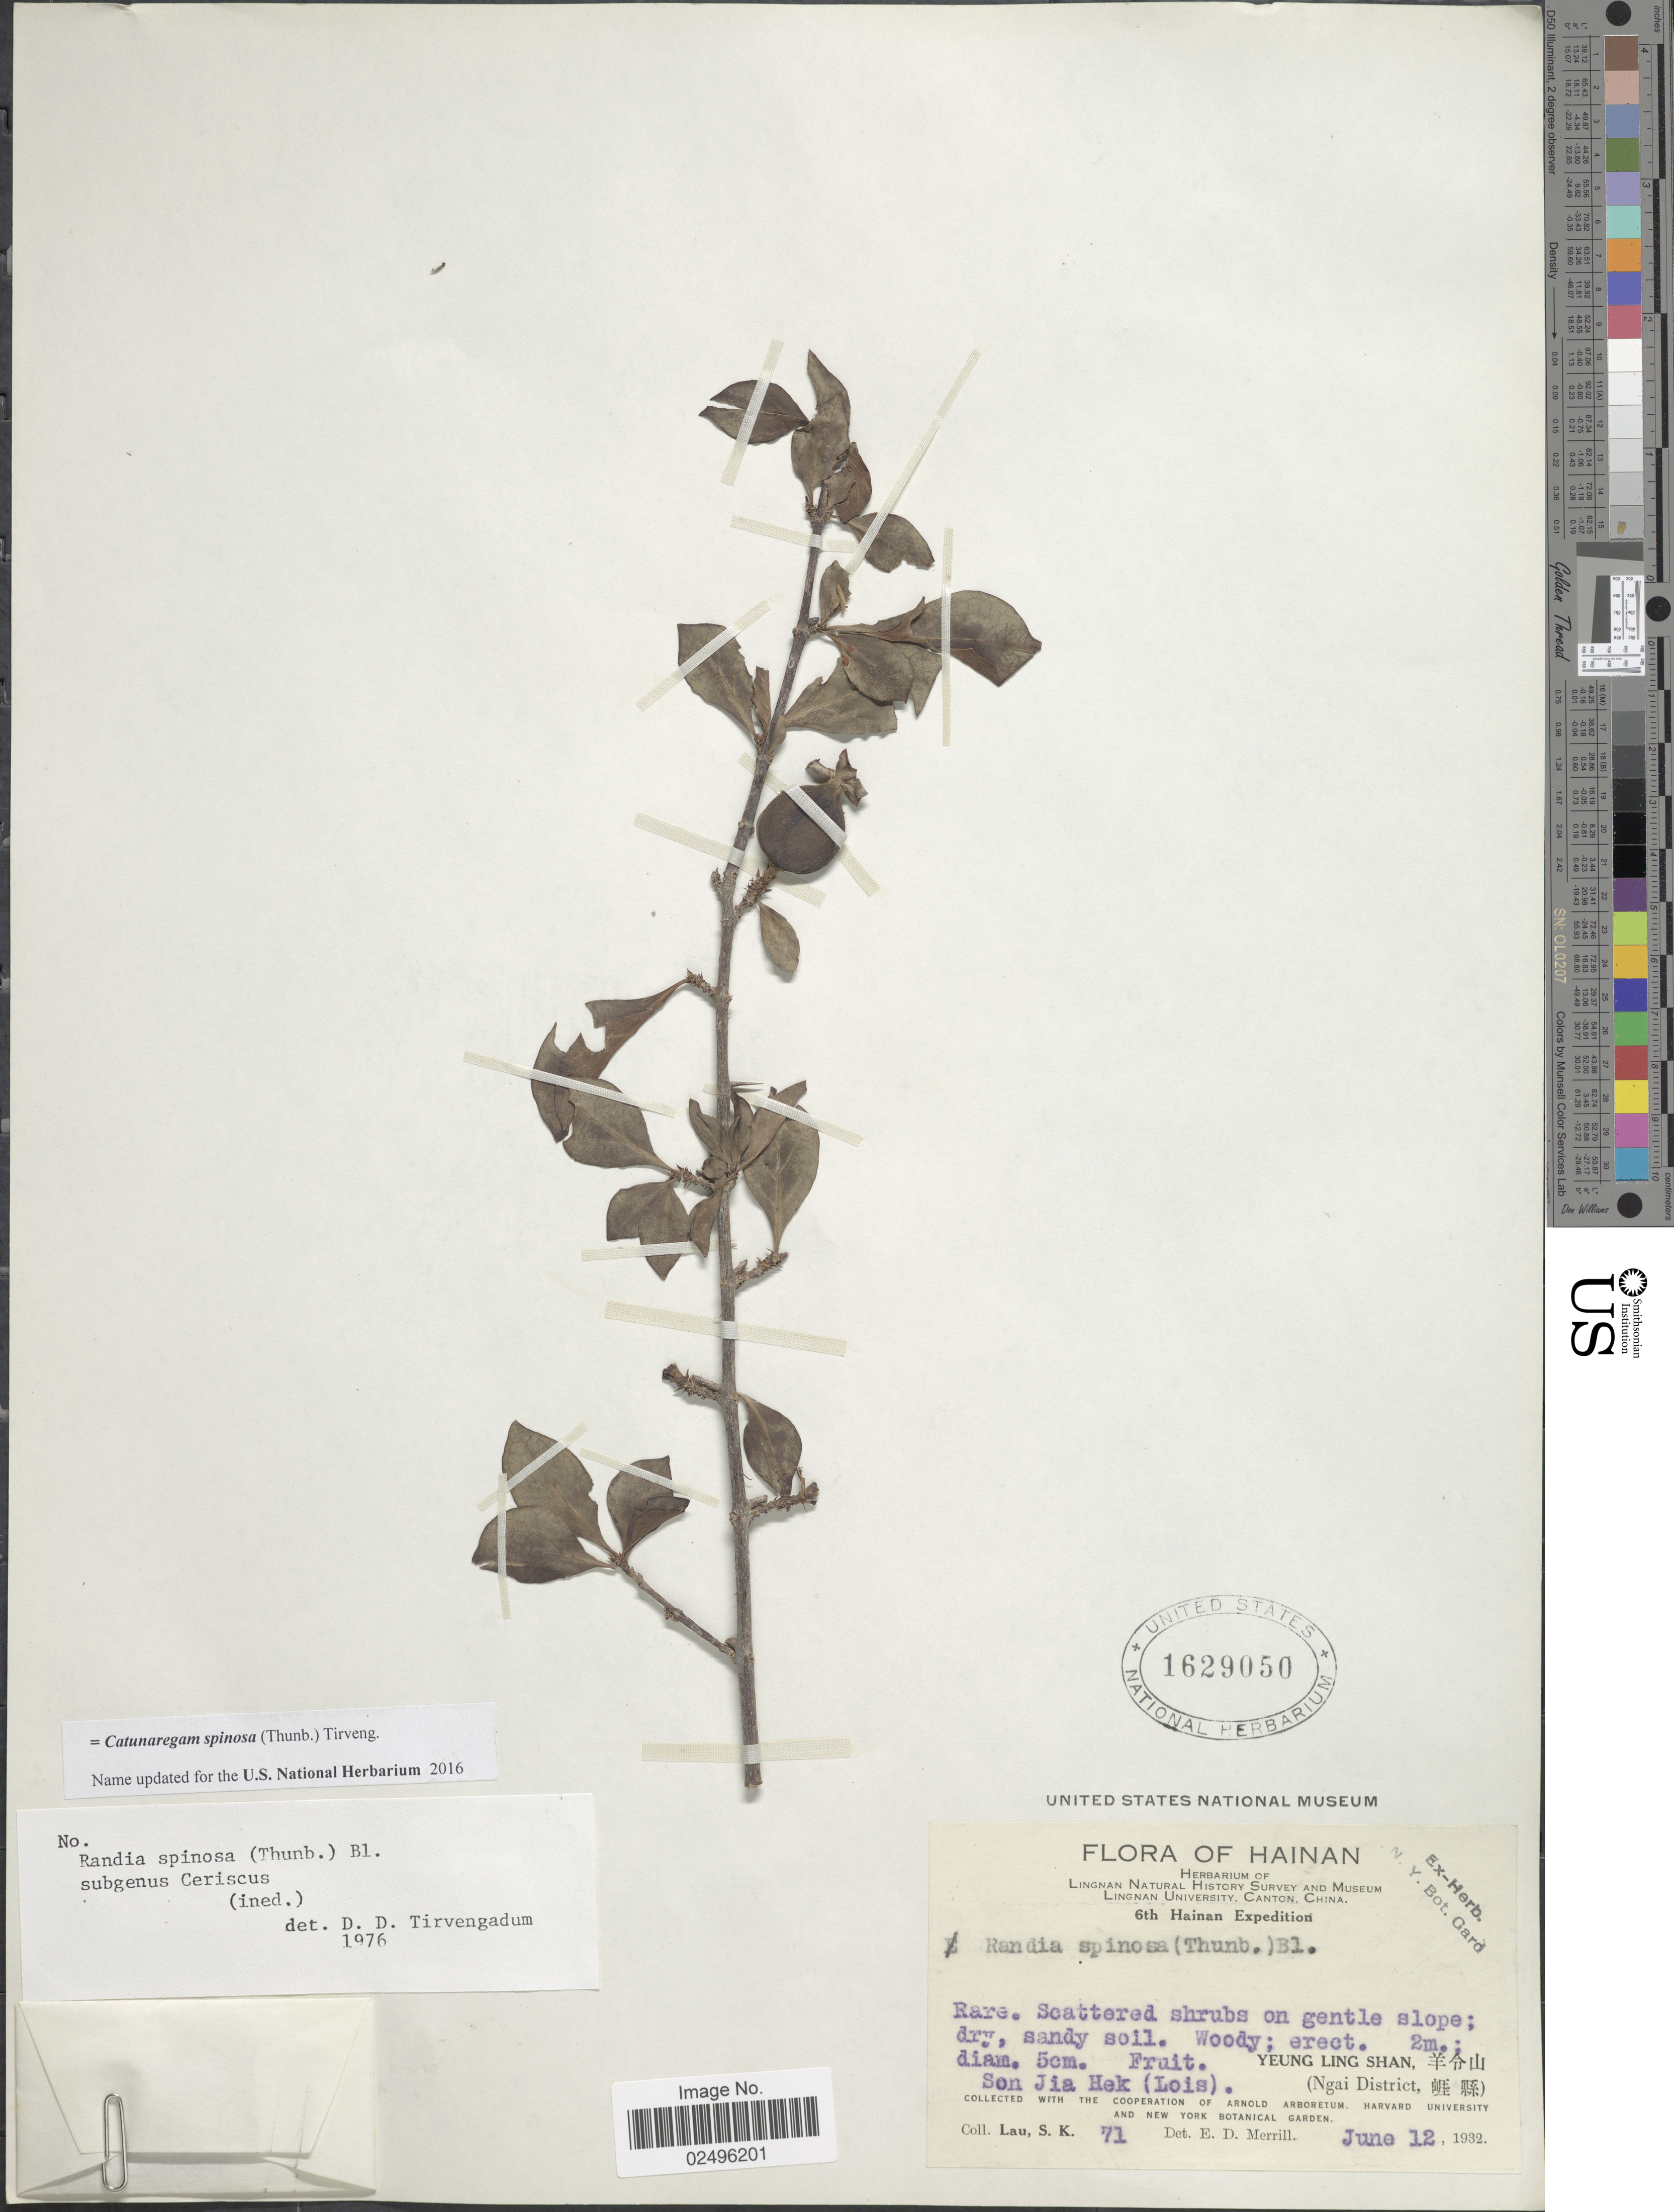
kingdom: Plantae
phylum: Tracheophyta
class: Magnoliopsida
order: Gentianales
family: Rubiaceae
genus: Catunaregam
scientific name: Catunaregam spinosa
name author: (Thunb.) Tirveng.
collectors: S. K. Lau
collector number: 71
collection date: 1932-06-12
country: China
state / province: Hainan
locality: Yeung Ling Shan (Ngai District) Son Jia Hek (Lois)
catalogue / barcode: US 1629050